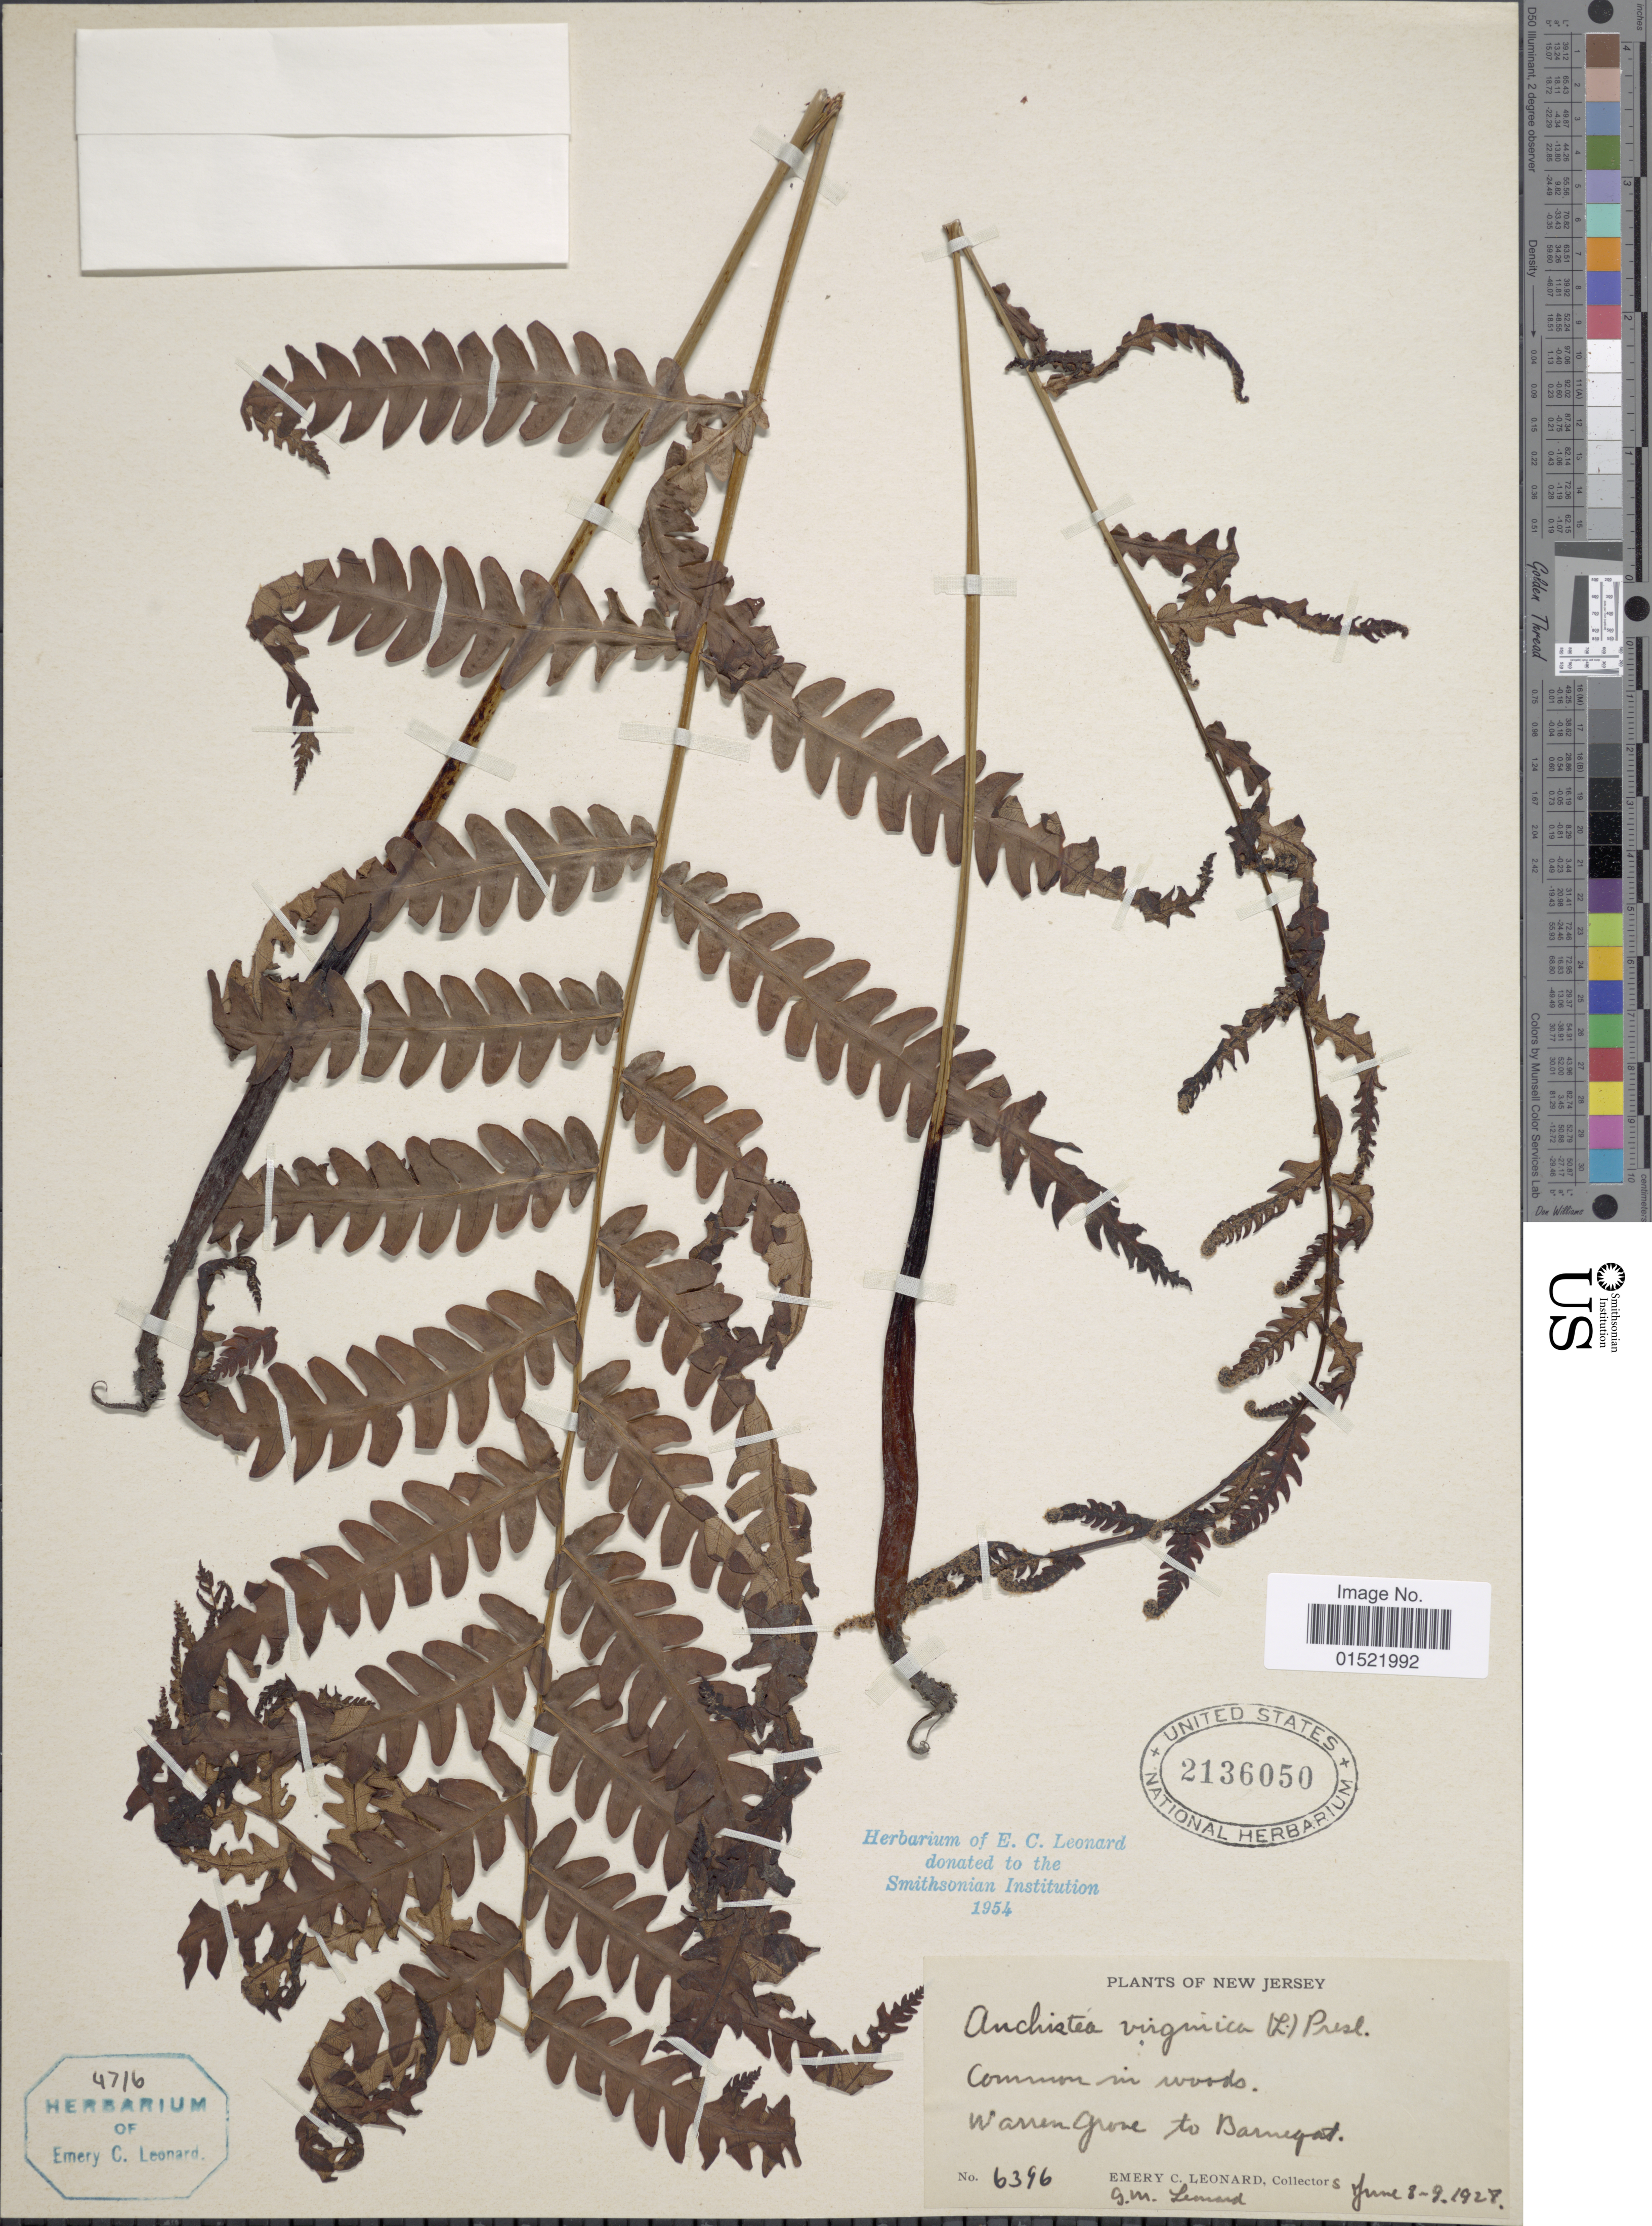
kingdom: Plantae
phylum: Tracheophyta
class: Polypodiopsida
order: Polypodiales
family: Blechnaceae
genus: Woodwardia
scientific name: Woodwardia virginica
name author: (L.) R.M. Sm.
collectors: E. C. Leonard & G. M. Leonard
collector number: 6396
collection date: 1928-06-08/1928-06-09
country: United States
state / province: New Jersey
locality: Warren Grove to Barnegat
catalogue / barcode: US 2136050